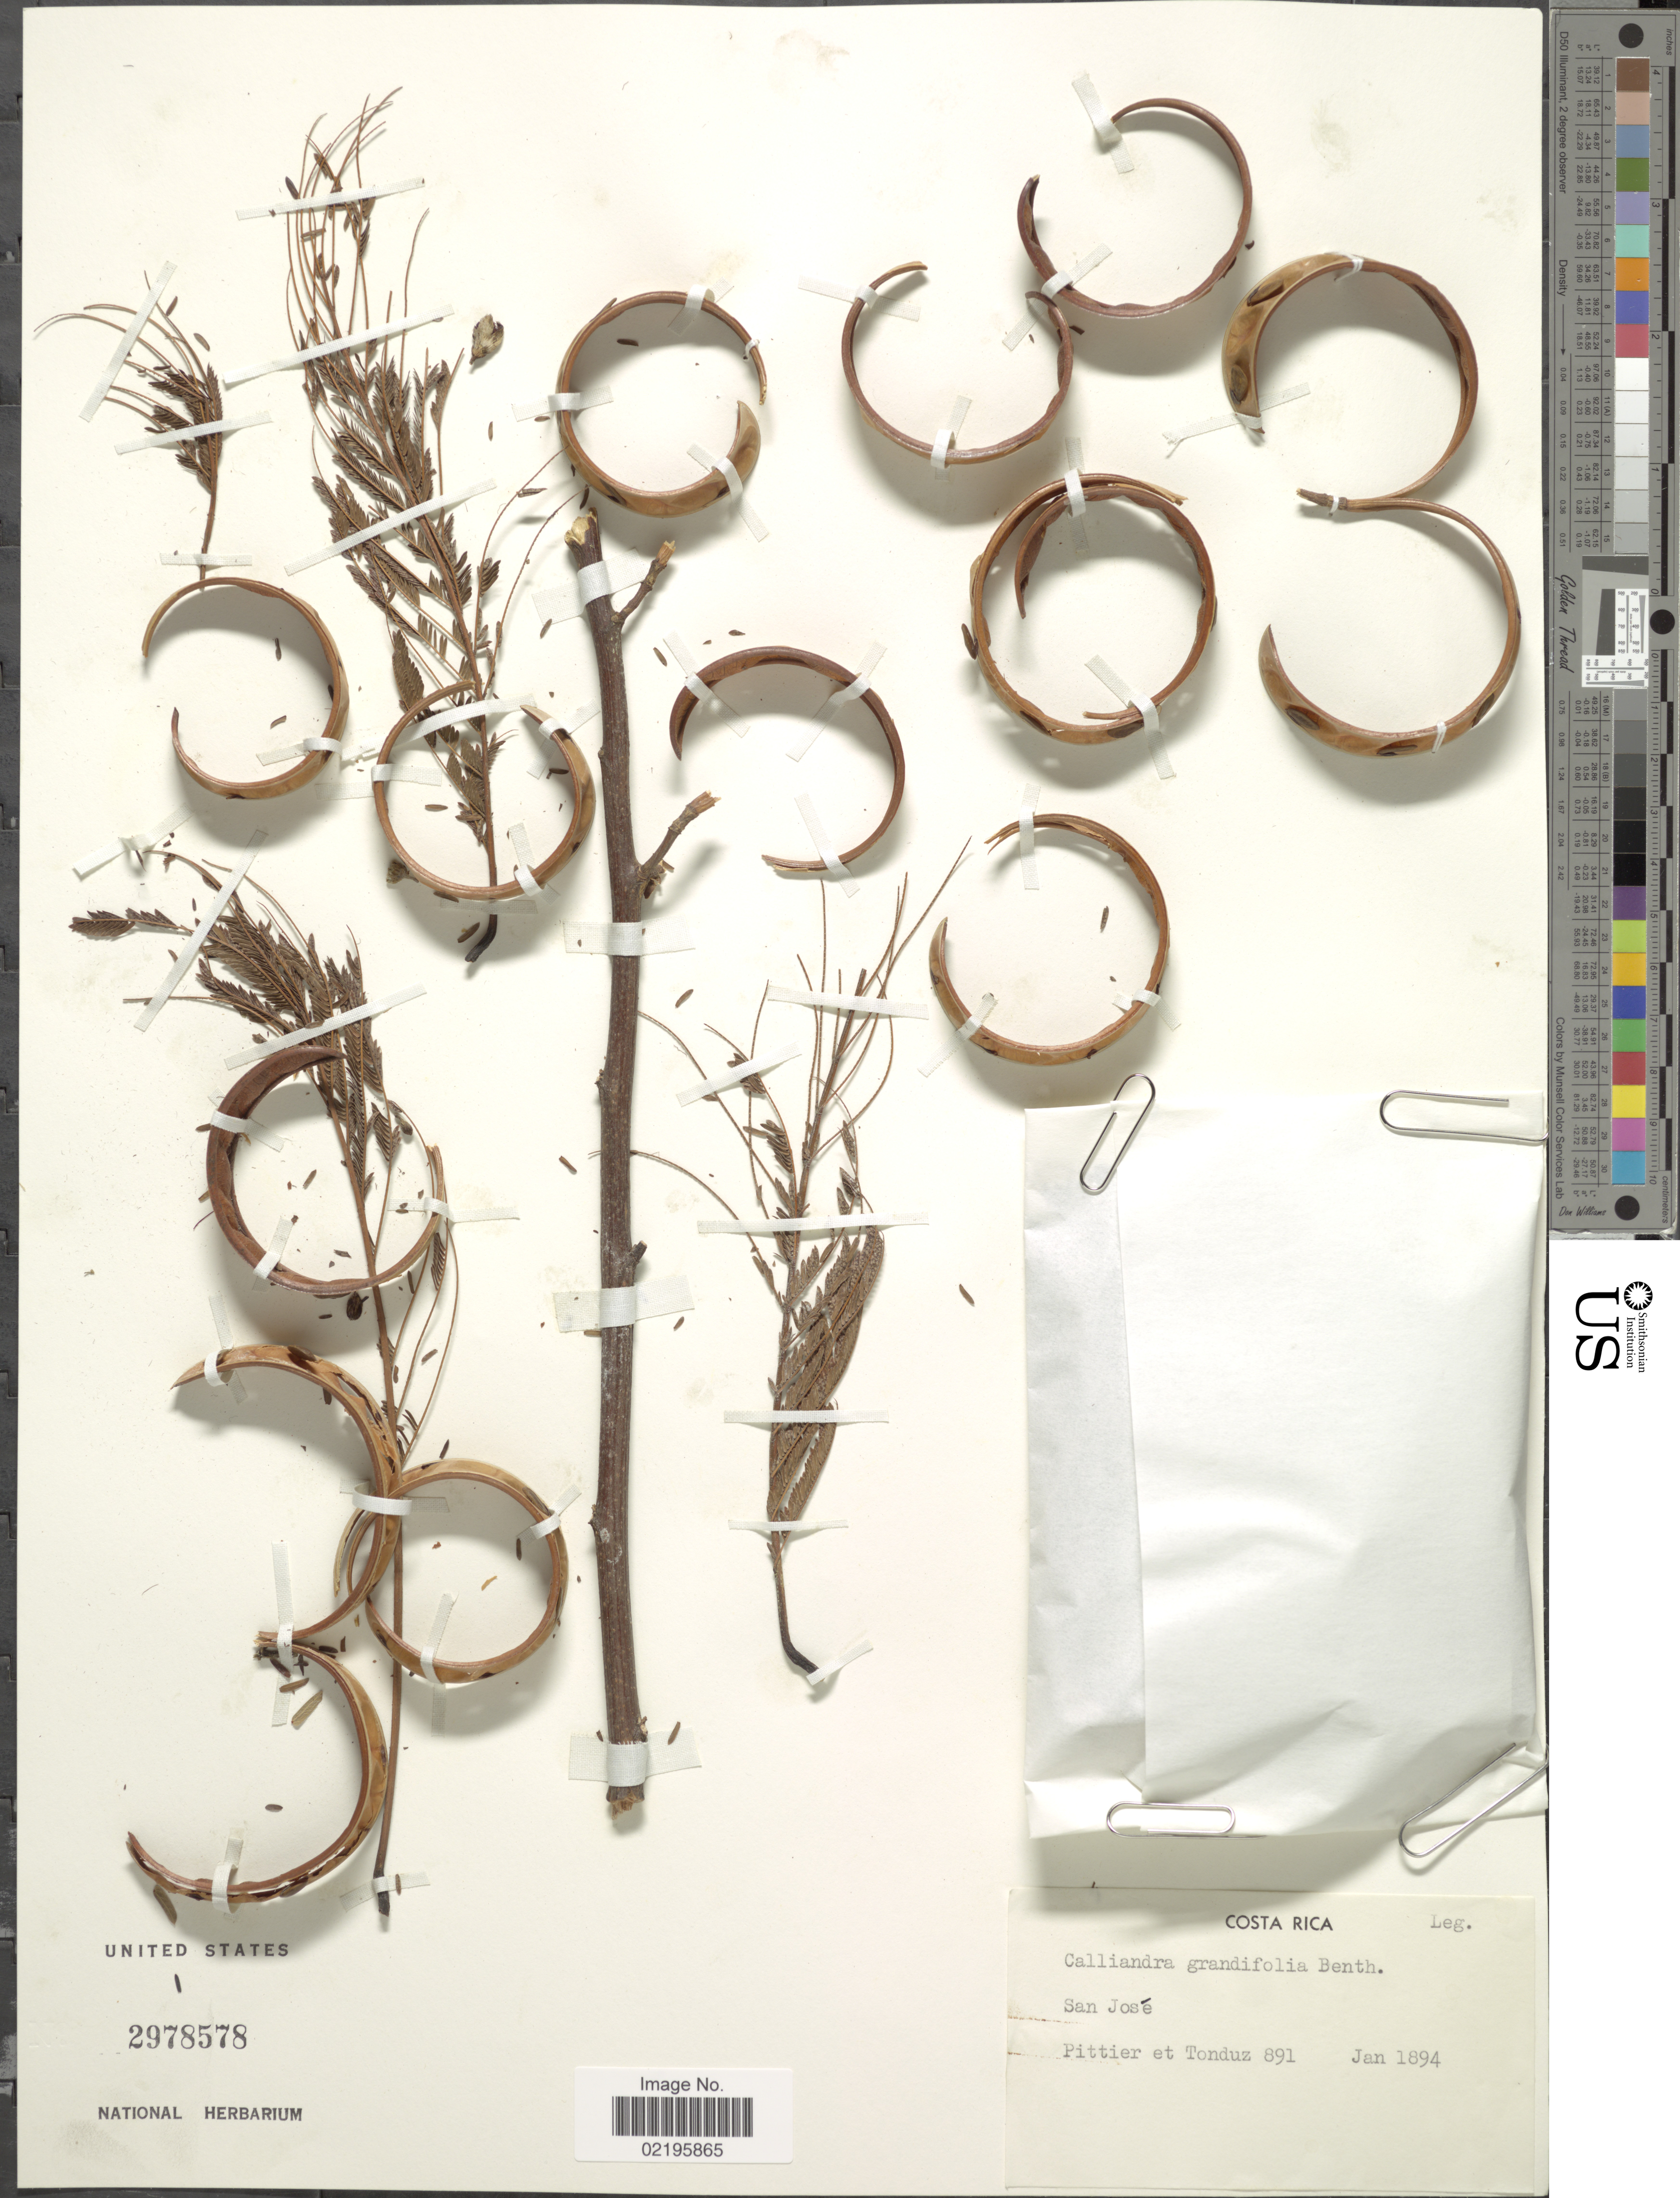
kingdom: Plantae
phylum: Tracheophyta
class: Magnoliopsida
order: Fabales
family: Fabaceae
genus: Calliandra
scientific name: Calliandra grandiflora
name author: (L'Hér.) Benth.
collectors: Pittier, -- & A. Tonduz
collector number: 891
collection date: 1894-01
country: Costa Rica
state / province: San José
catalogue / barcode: US 2978578